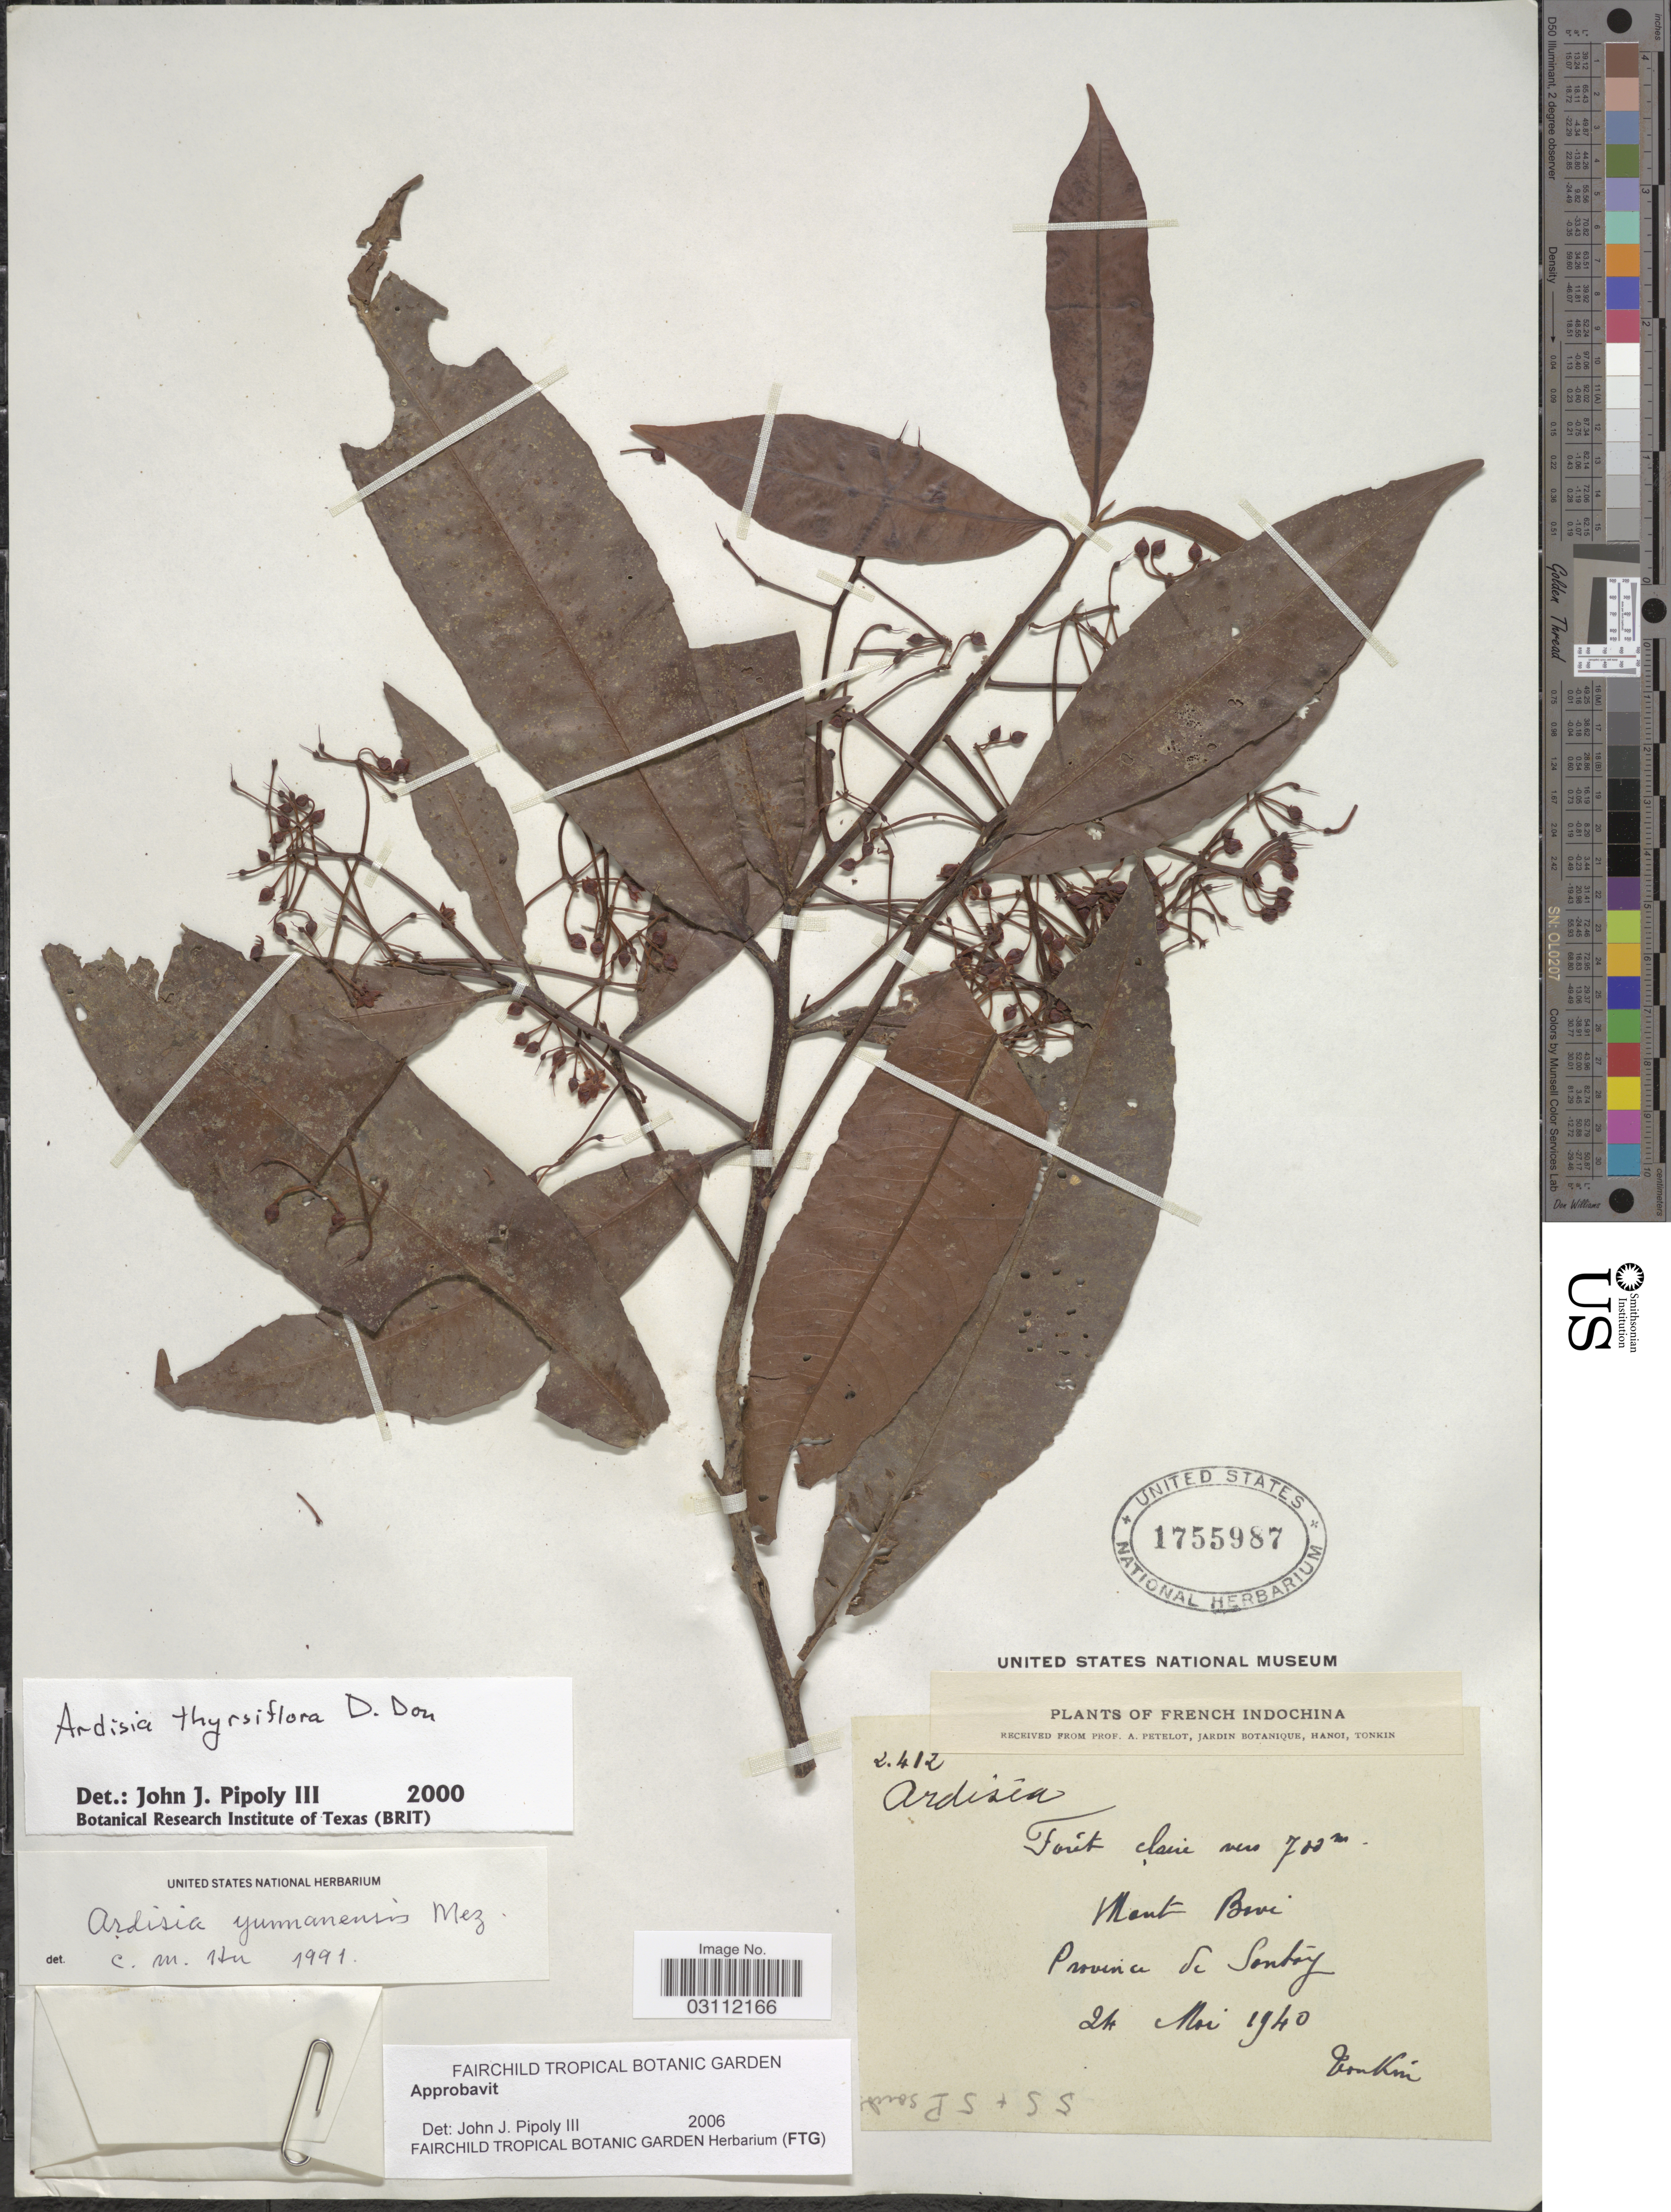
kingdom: Plantae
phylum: Tracheophyta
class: Magnoliopsida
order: Ericales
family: Primulaceae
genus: Ardisia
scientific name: Ardisia thyrsiflora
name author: D. Don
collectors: A. Petelot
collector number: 2412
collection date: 1940-05-24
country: Vietnam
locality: French Indochina, Mont Bavi, Province de Sontoy.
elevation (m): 700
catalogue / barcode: US 1755987